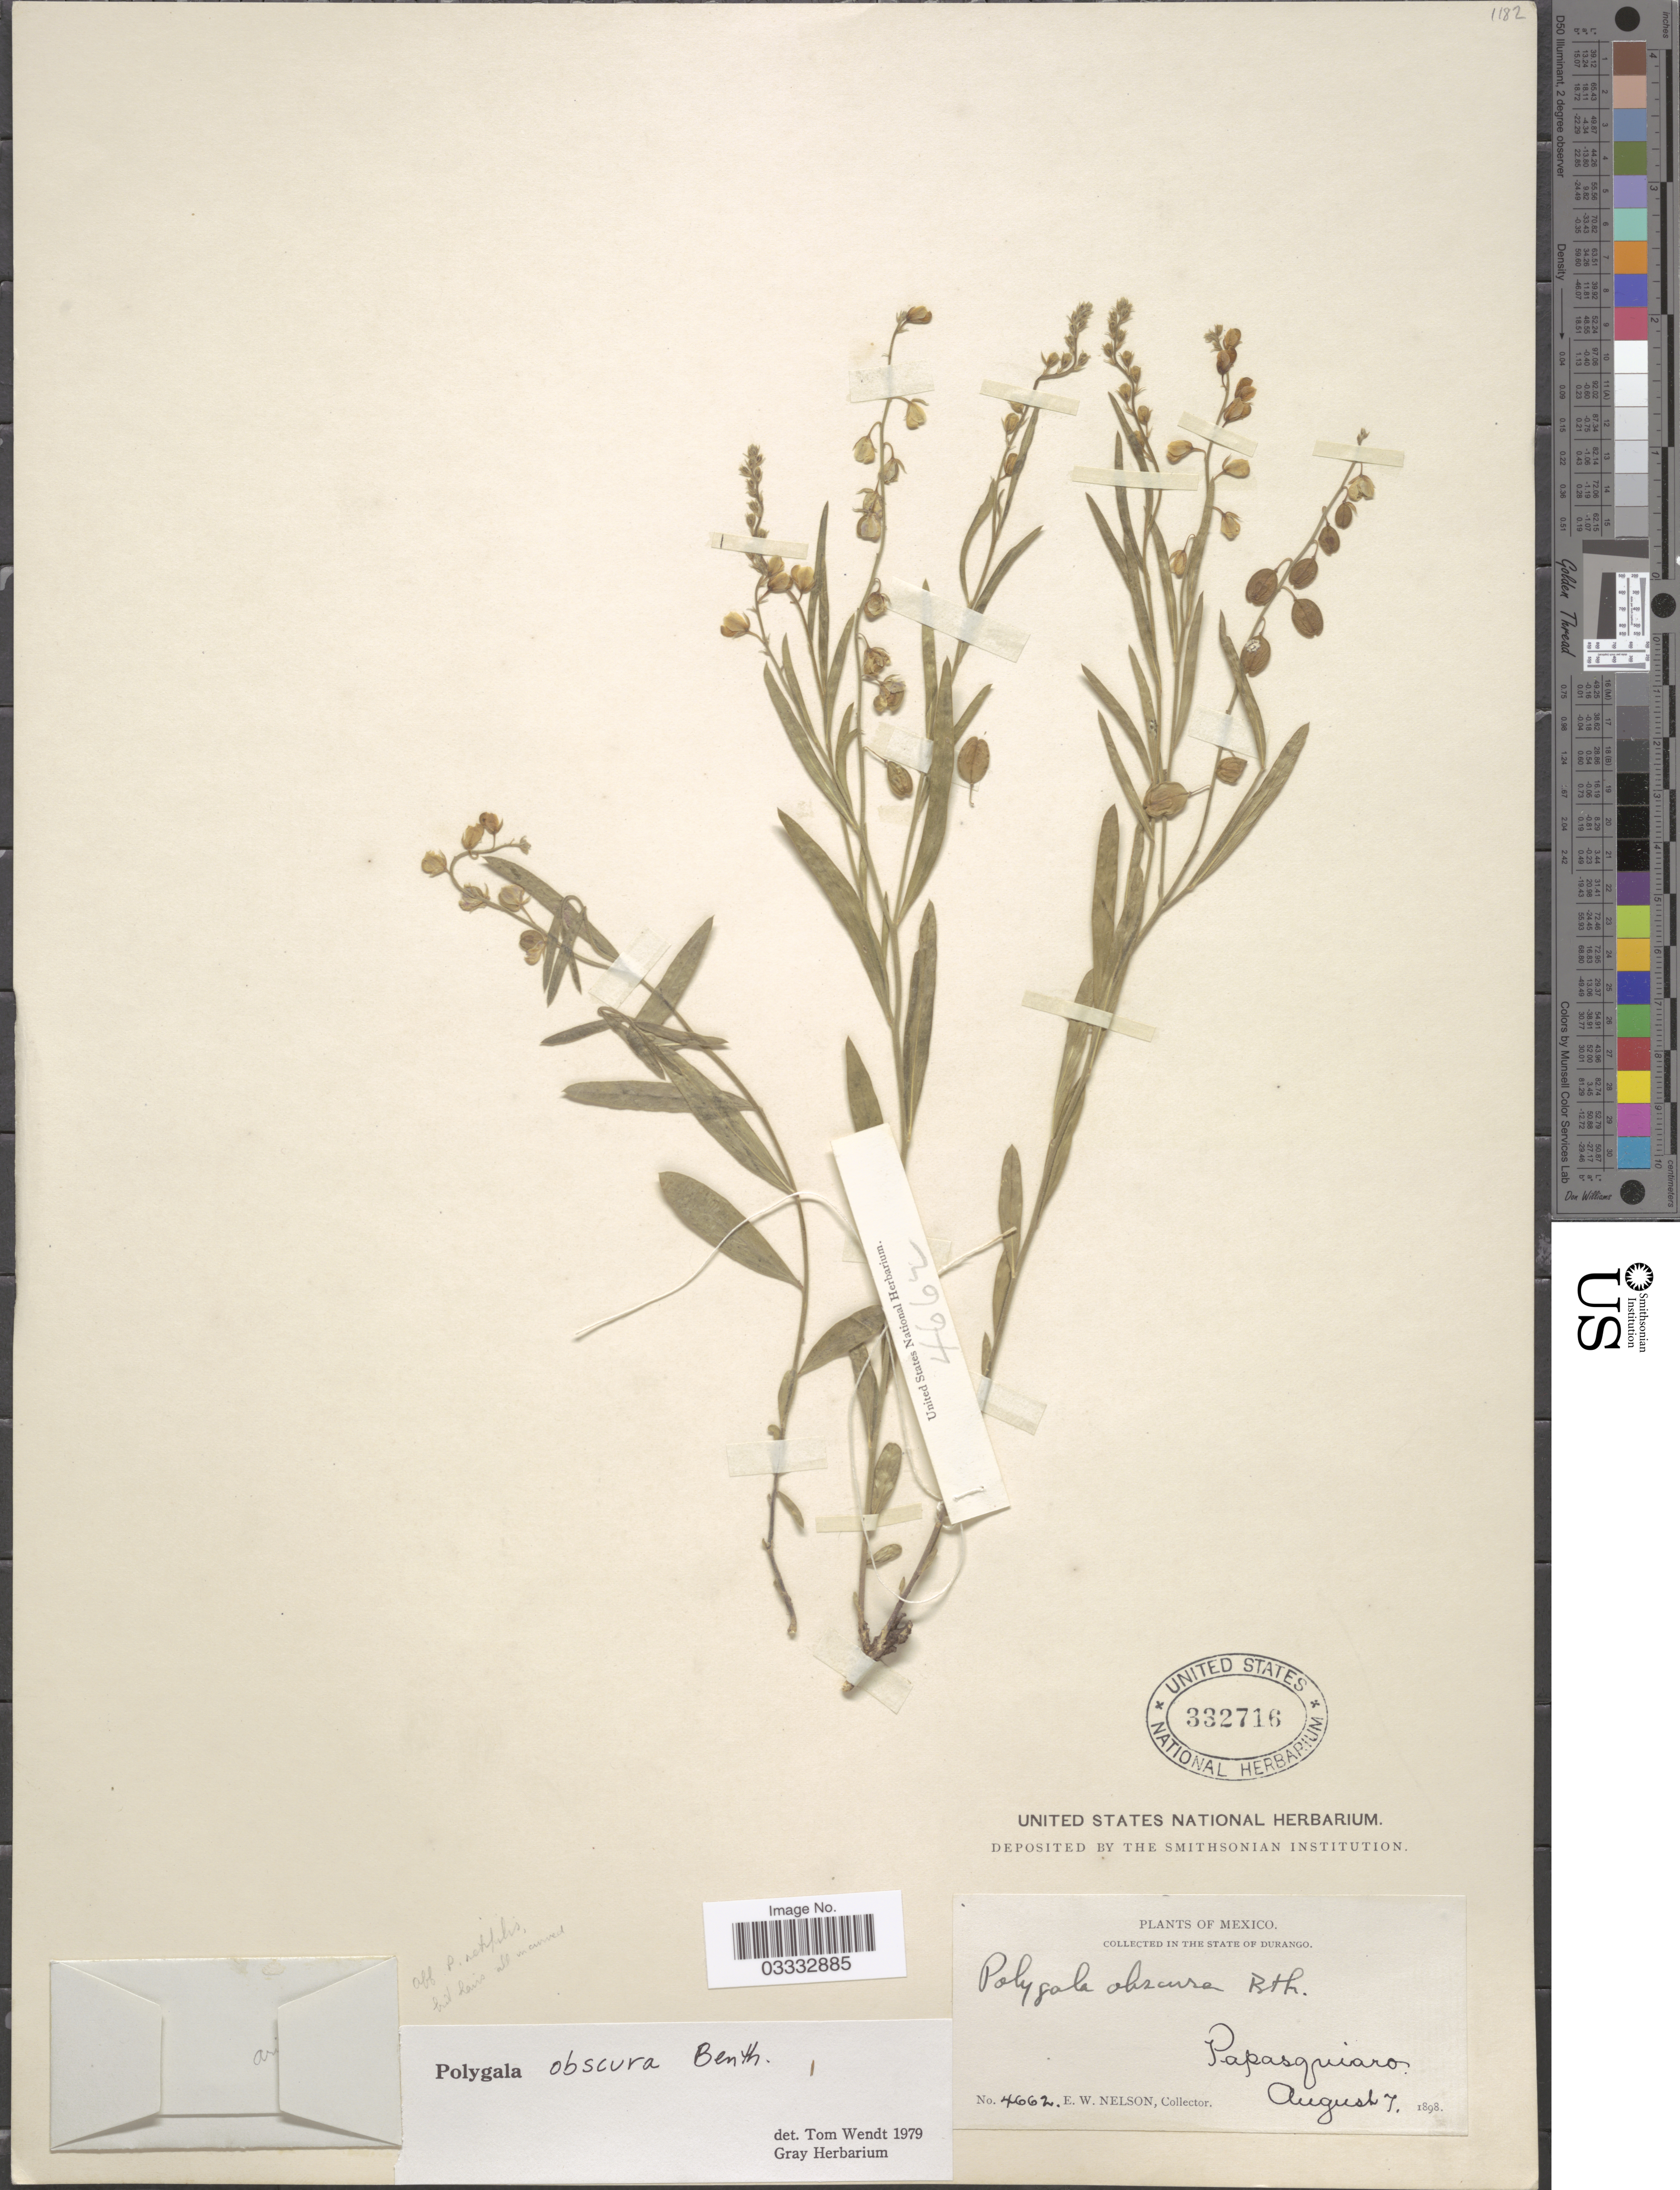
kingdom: Plantae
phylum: Tracheophyta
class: Magnoliopsida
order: Fabales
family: Polygalaceae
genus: Hebecarpa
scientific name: Hebecarpa obscura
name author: (Benth.) J.R. Abbott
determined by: Strong, Mark T., (BOT), Smithsonian Institution - National Museum of Natural History (UNITED STATES)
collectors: E. W. Nelson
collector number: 4662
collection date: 1898-08-07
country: Mexico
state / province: Durango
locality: Papasquiaro.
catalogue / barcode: US 332716